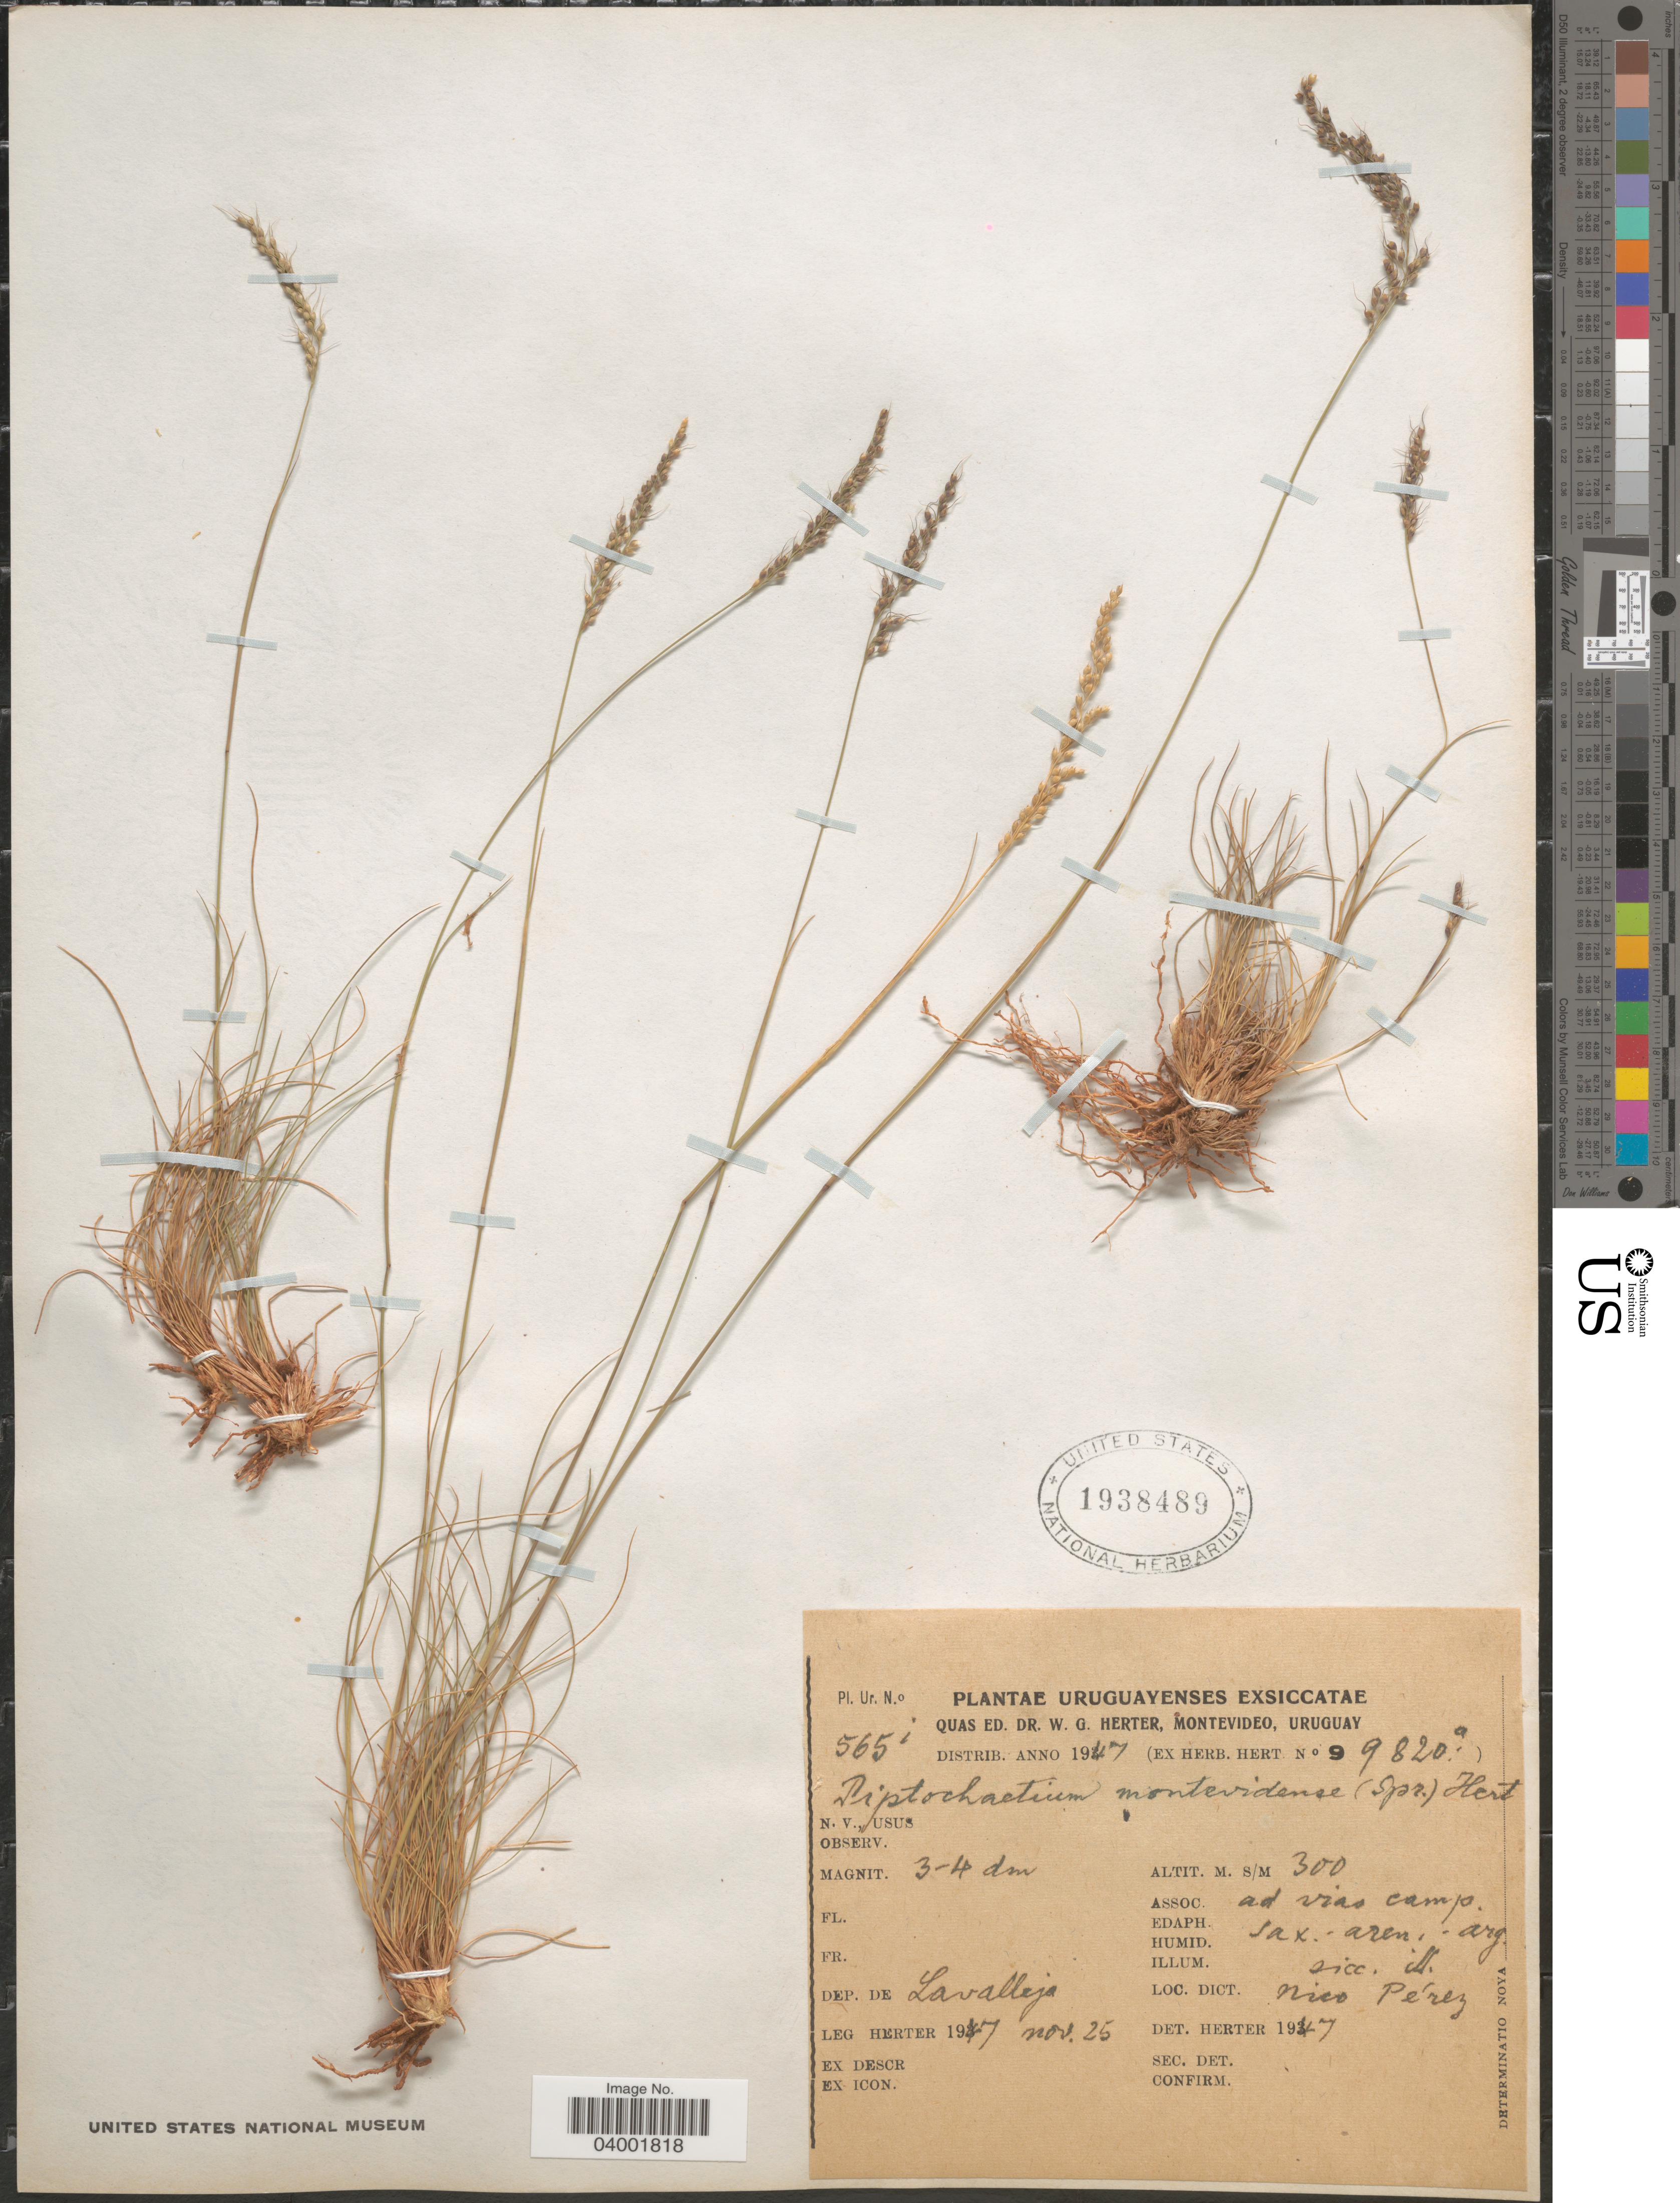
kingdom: Plantae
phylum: Tracheophyta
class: Liliopsida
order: Poales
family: Poaceae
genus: Piptochaetium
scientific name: Piptochaetium montevidense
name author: (Spreng.) Parodi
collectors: W. G. Herter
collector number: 565i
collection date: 1947-11-25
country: Uruguay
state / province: Lavalleja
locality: Dep. de Lavalleja. Loc. Dict. Nico Pérez.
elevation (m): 300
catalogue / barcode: US 1938489